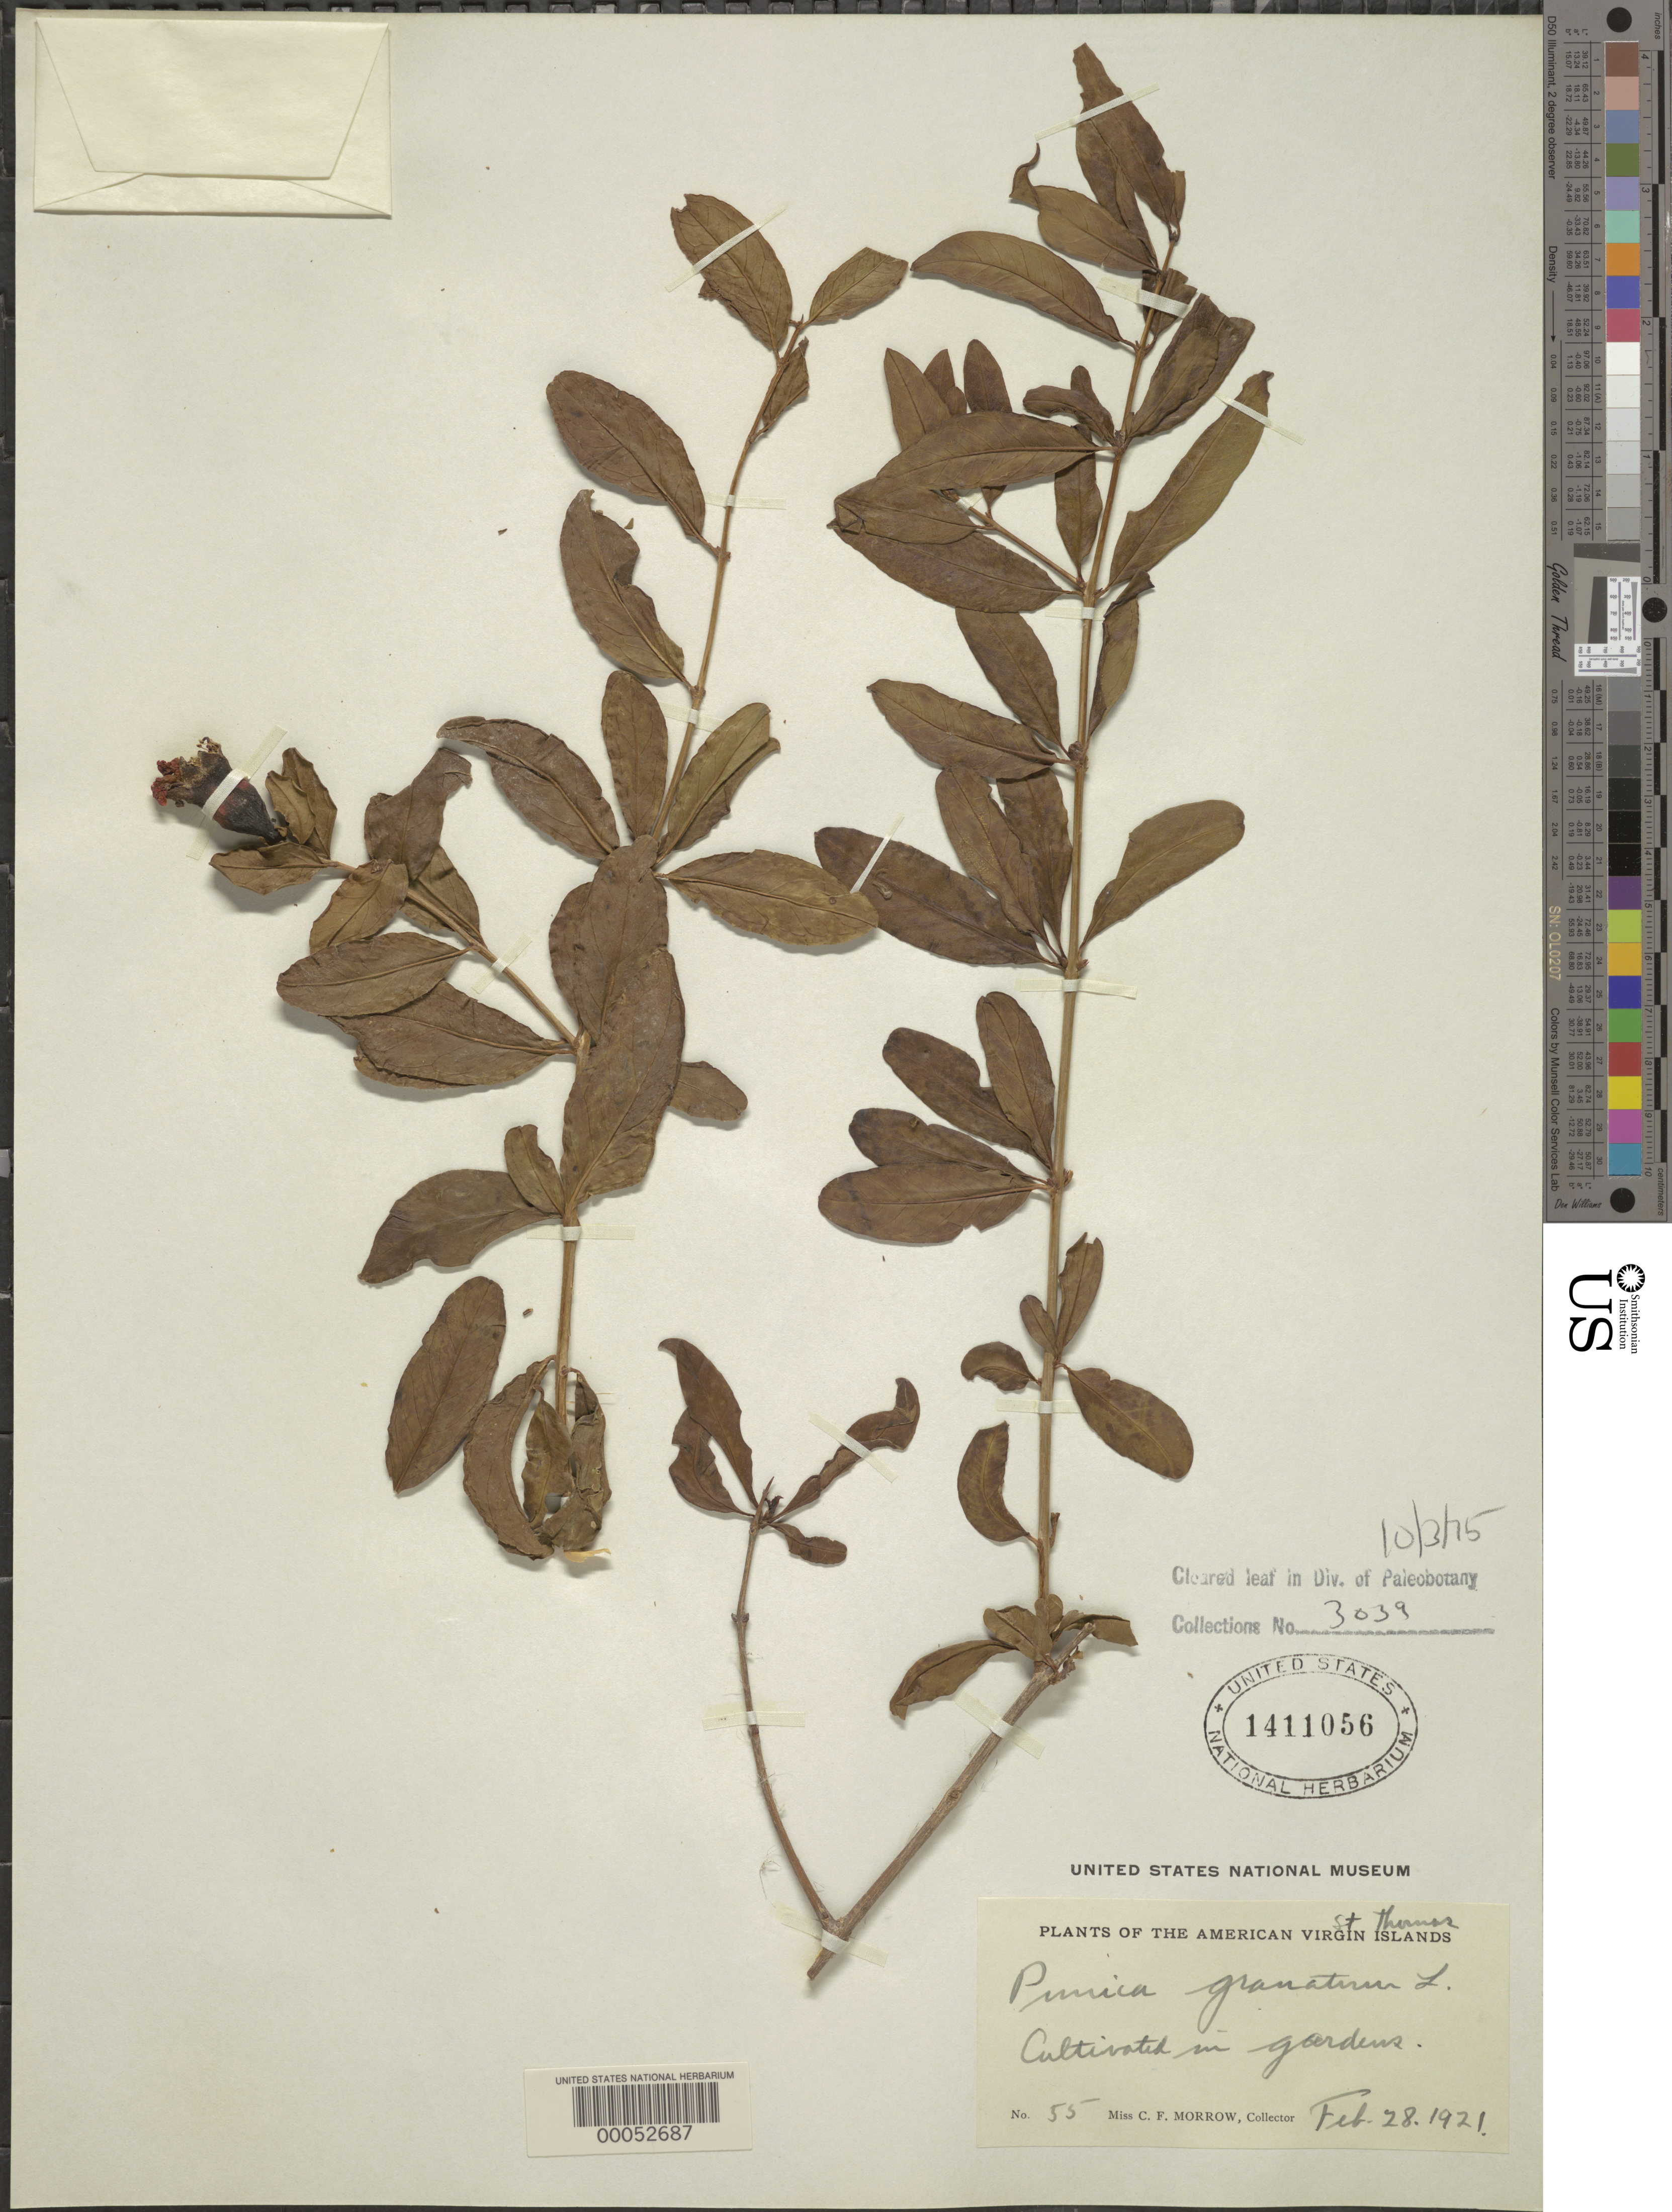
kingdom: Plantae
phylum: Tracheophyta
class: Magnoliopsida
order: Myrtales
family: Lythraceae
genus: Punica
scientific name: Punica granatum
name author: L.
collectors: C. Morrow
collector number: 55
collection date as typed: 28 Feb 1921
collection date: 1921-02-28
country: U.S. Virgin Islands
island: St. Thomas Island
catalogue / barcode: US 1411056